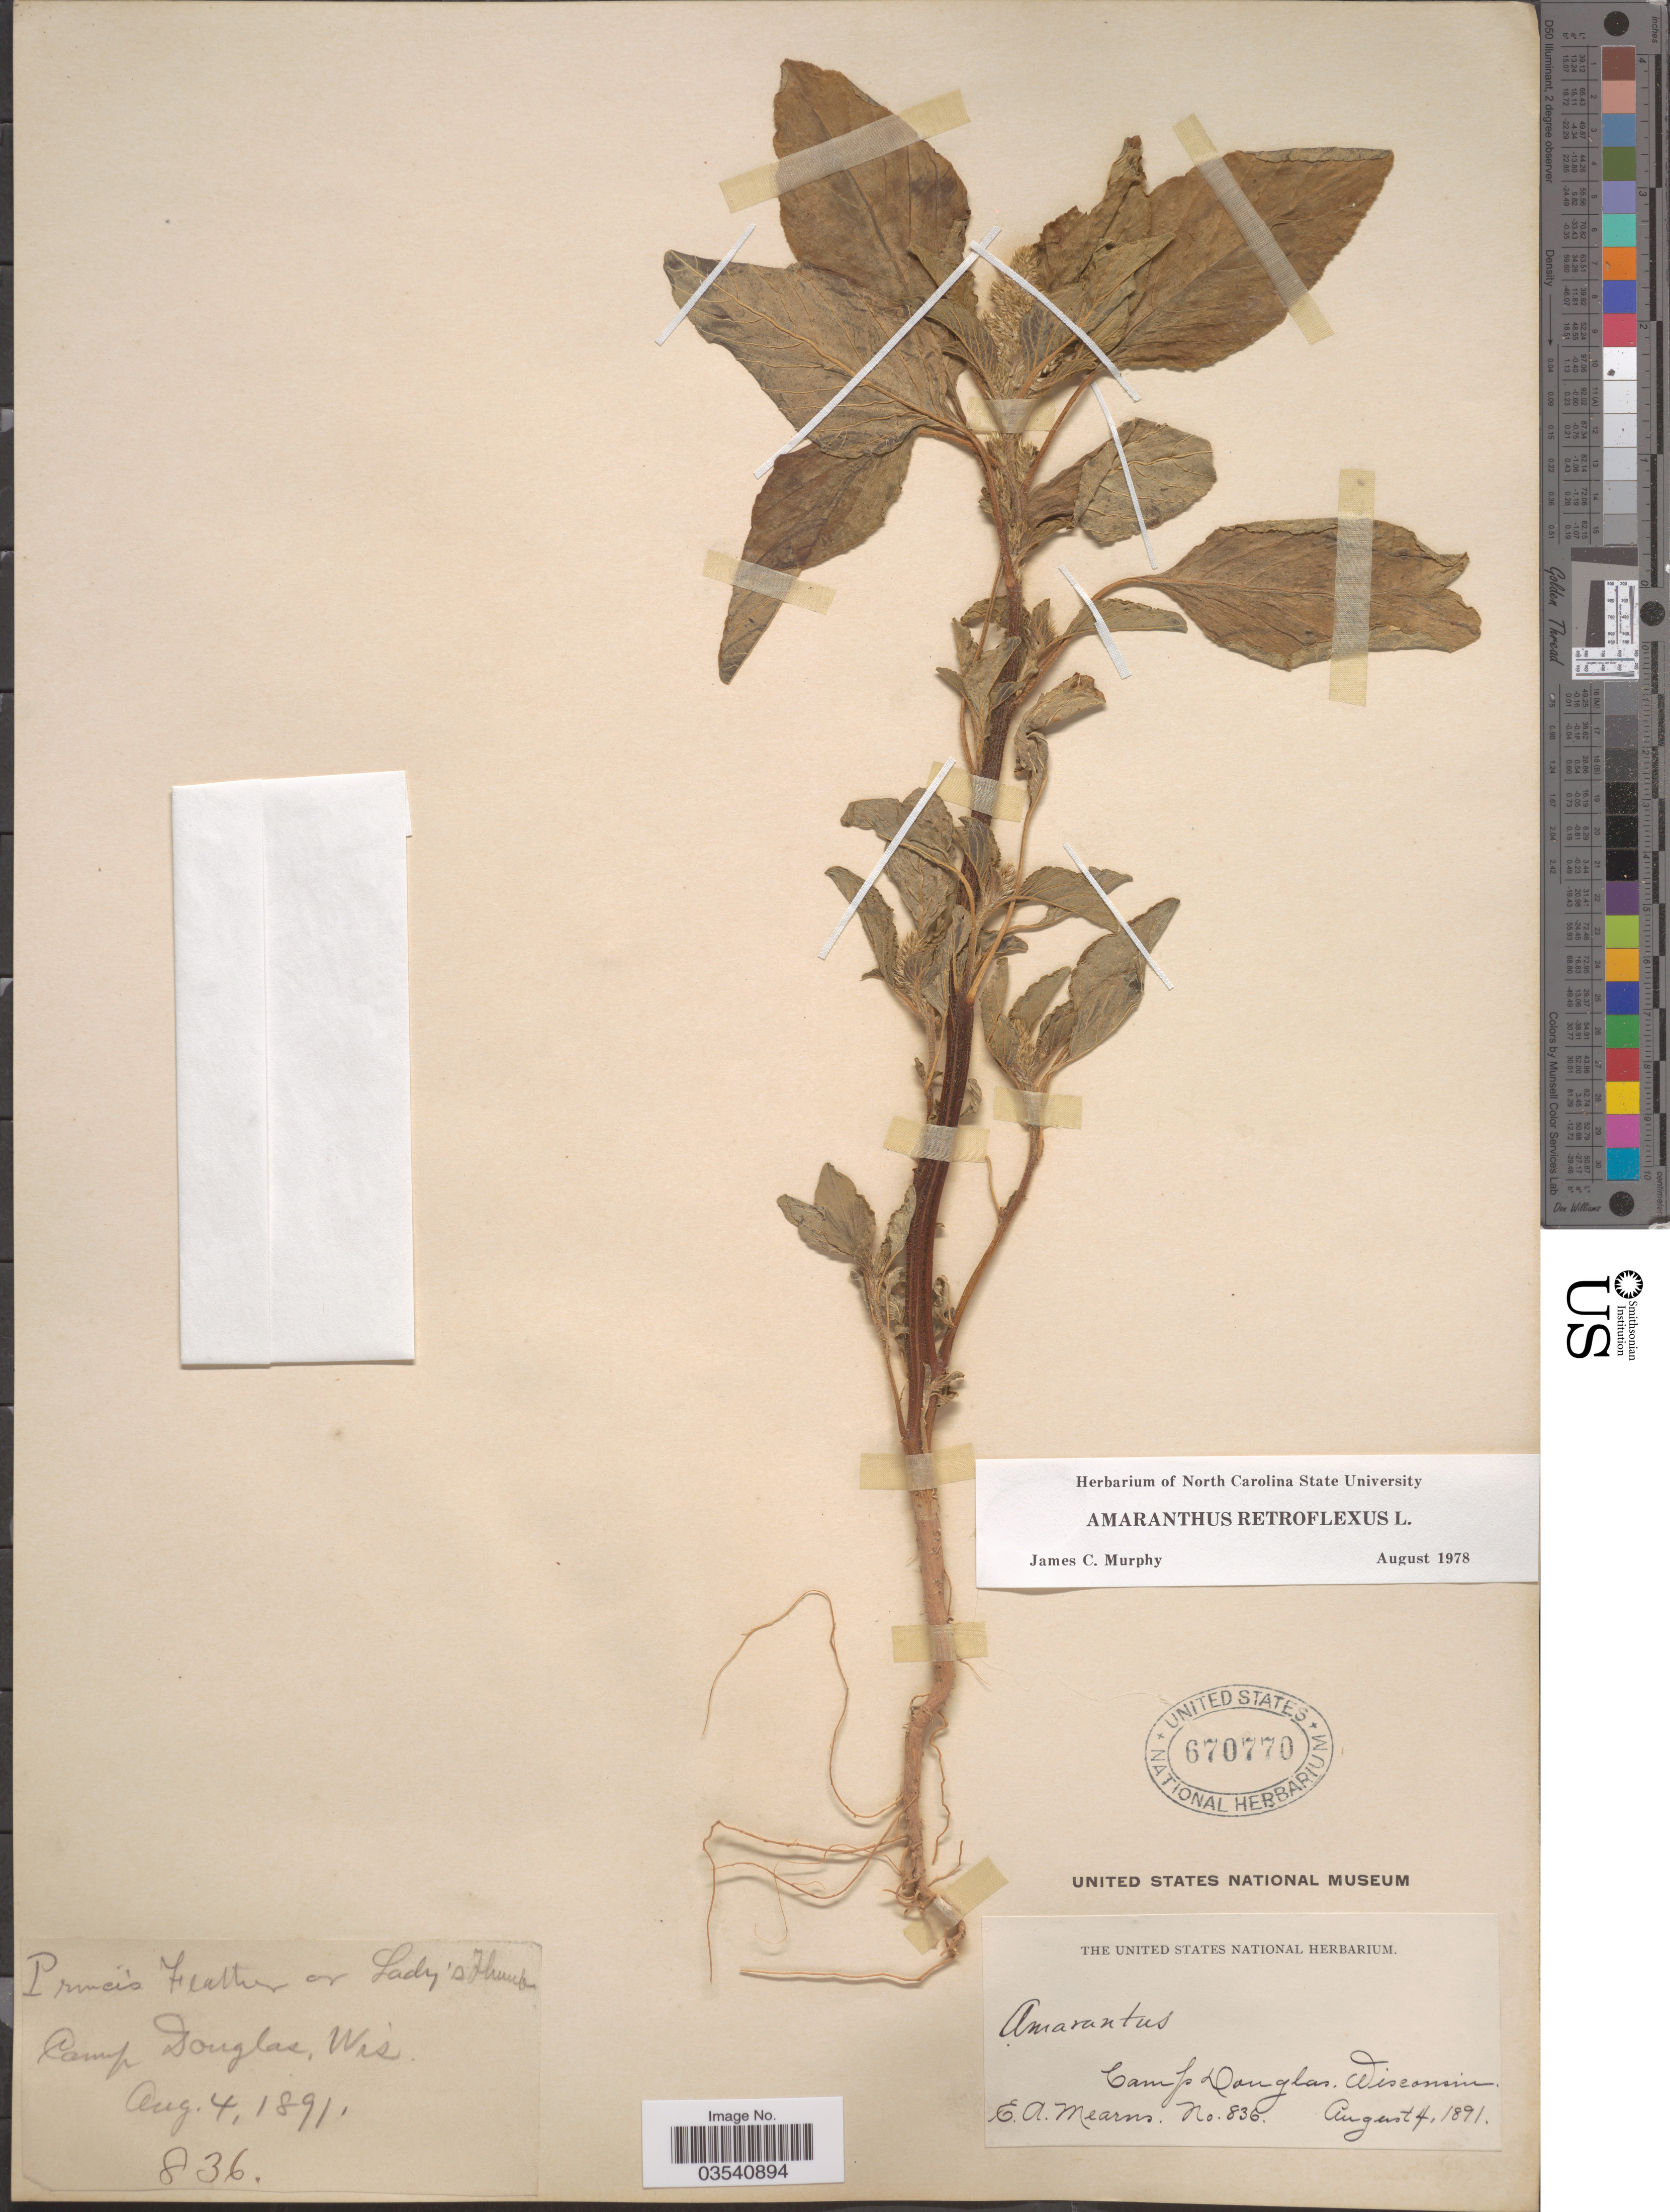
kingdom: Plantae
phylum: Tracheophyta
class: Magnoliopsida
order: Caryophyllales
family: Amaranthaceae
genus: Amaranthus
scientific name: Amaranthus retroflexus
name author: L.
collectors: E. A. Mearns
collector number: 836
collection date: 1891-08-04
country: United States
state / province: Wisconsin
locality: Camp Douglas.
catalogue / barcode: US 670770